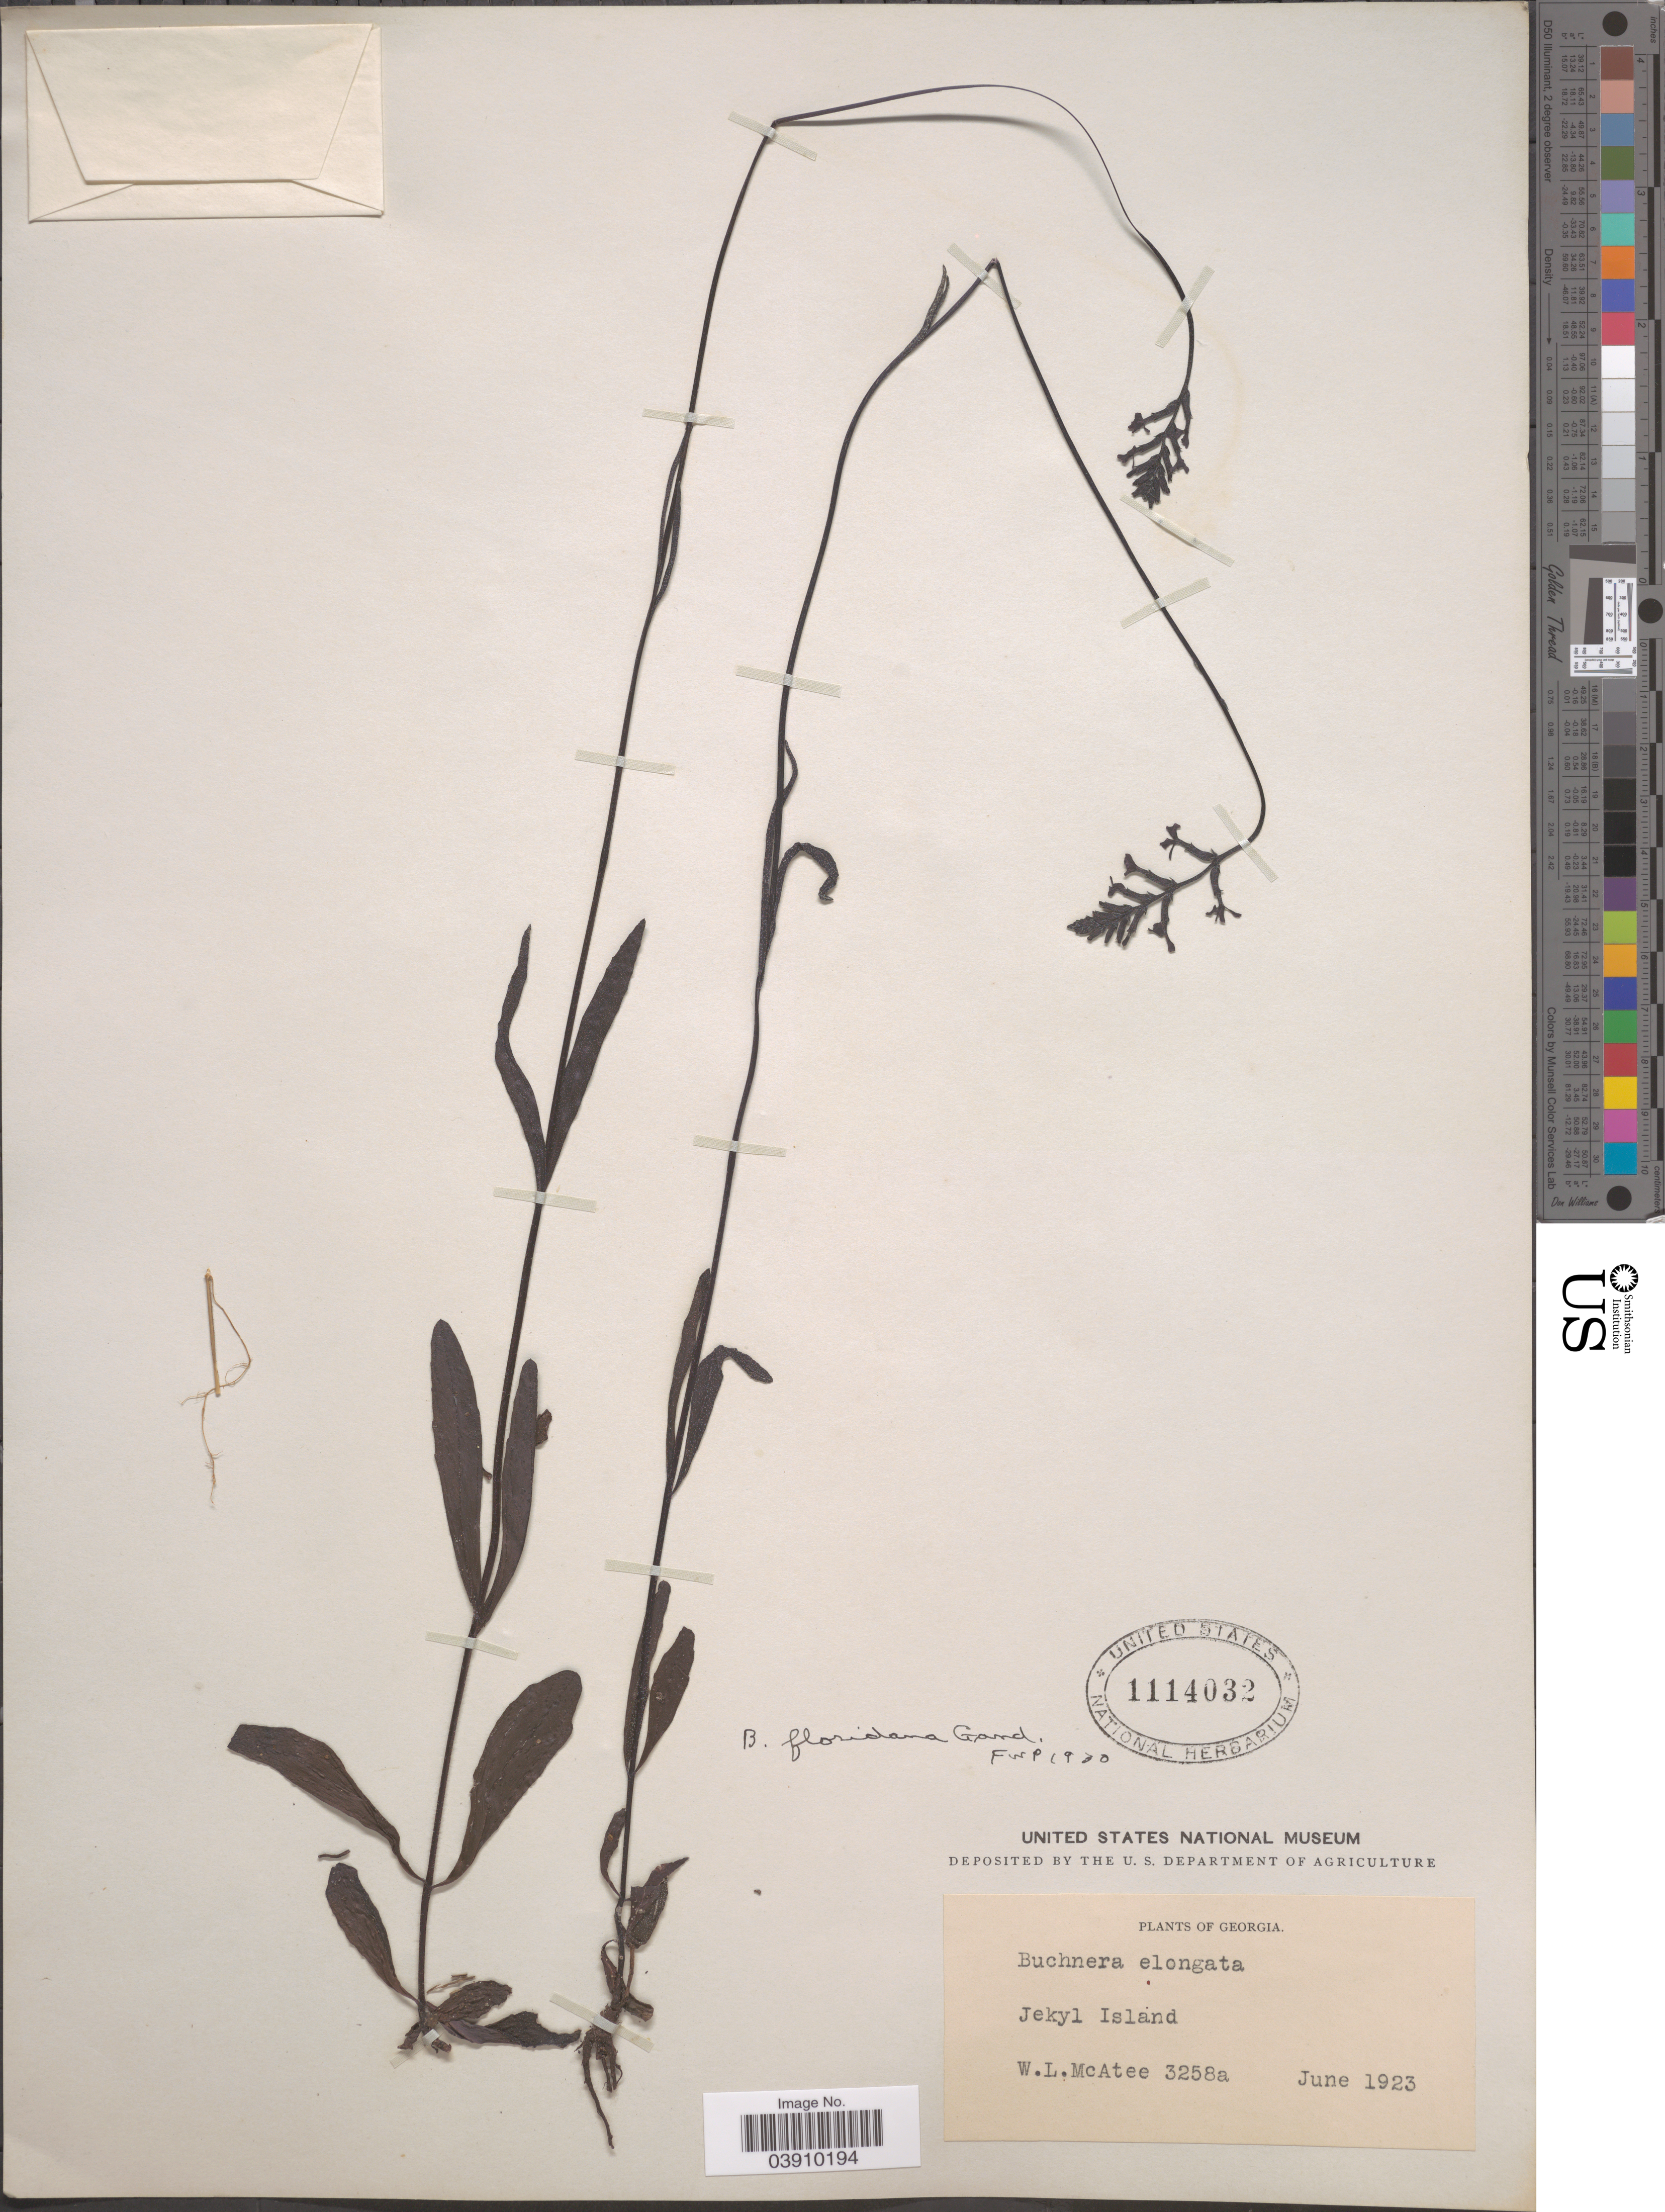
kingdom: Plantae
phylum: Tracheophyta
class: Magnoliopsida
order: Lamiales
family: Orobanchaceae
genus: Buchnera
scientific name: Buchnera floridana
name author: Gand.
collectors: W. McAtee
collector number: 3258a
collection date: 1923-06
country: United States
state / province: Georgia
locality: Jekyl Island.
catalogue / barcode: US 1114032